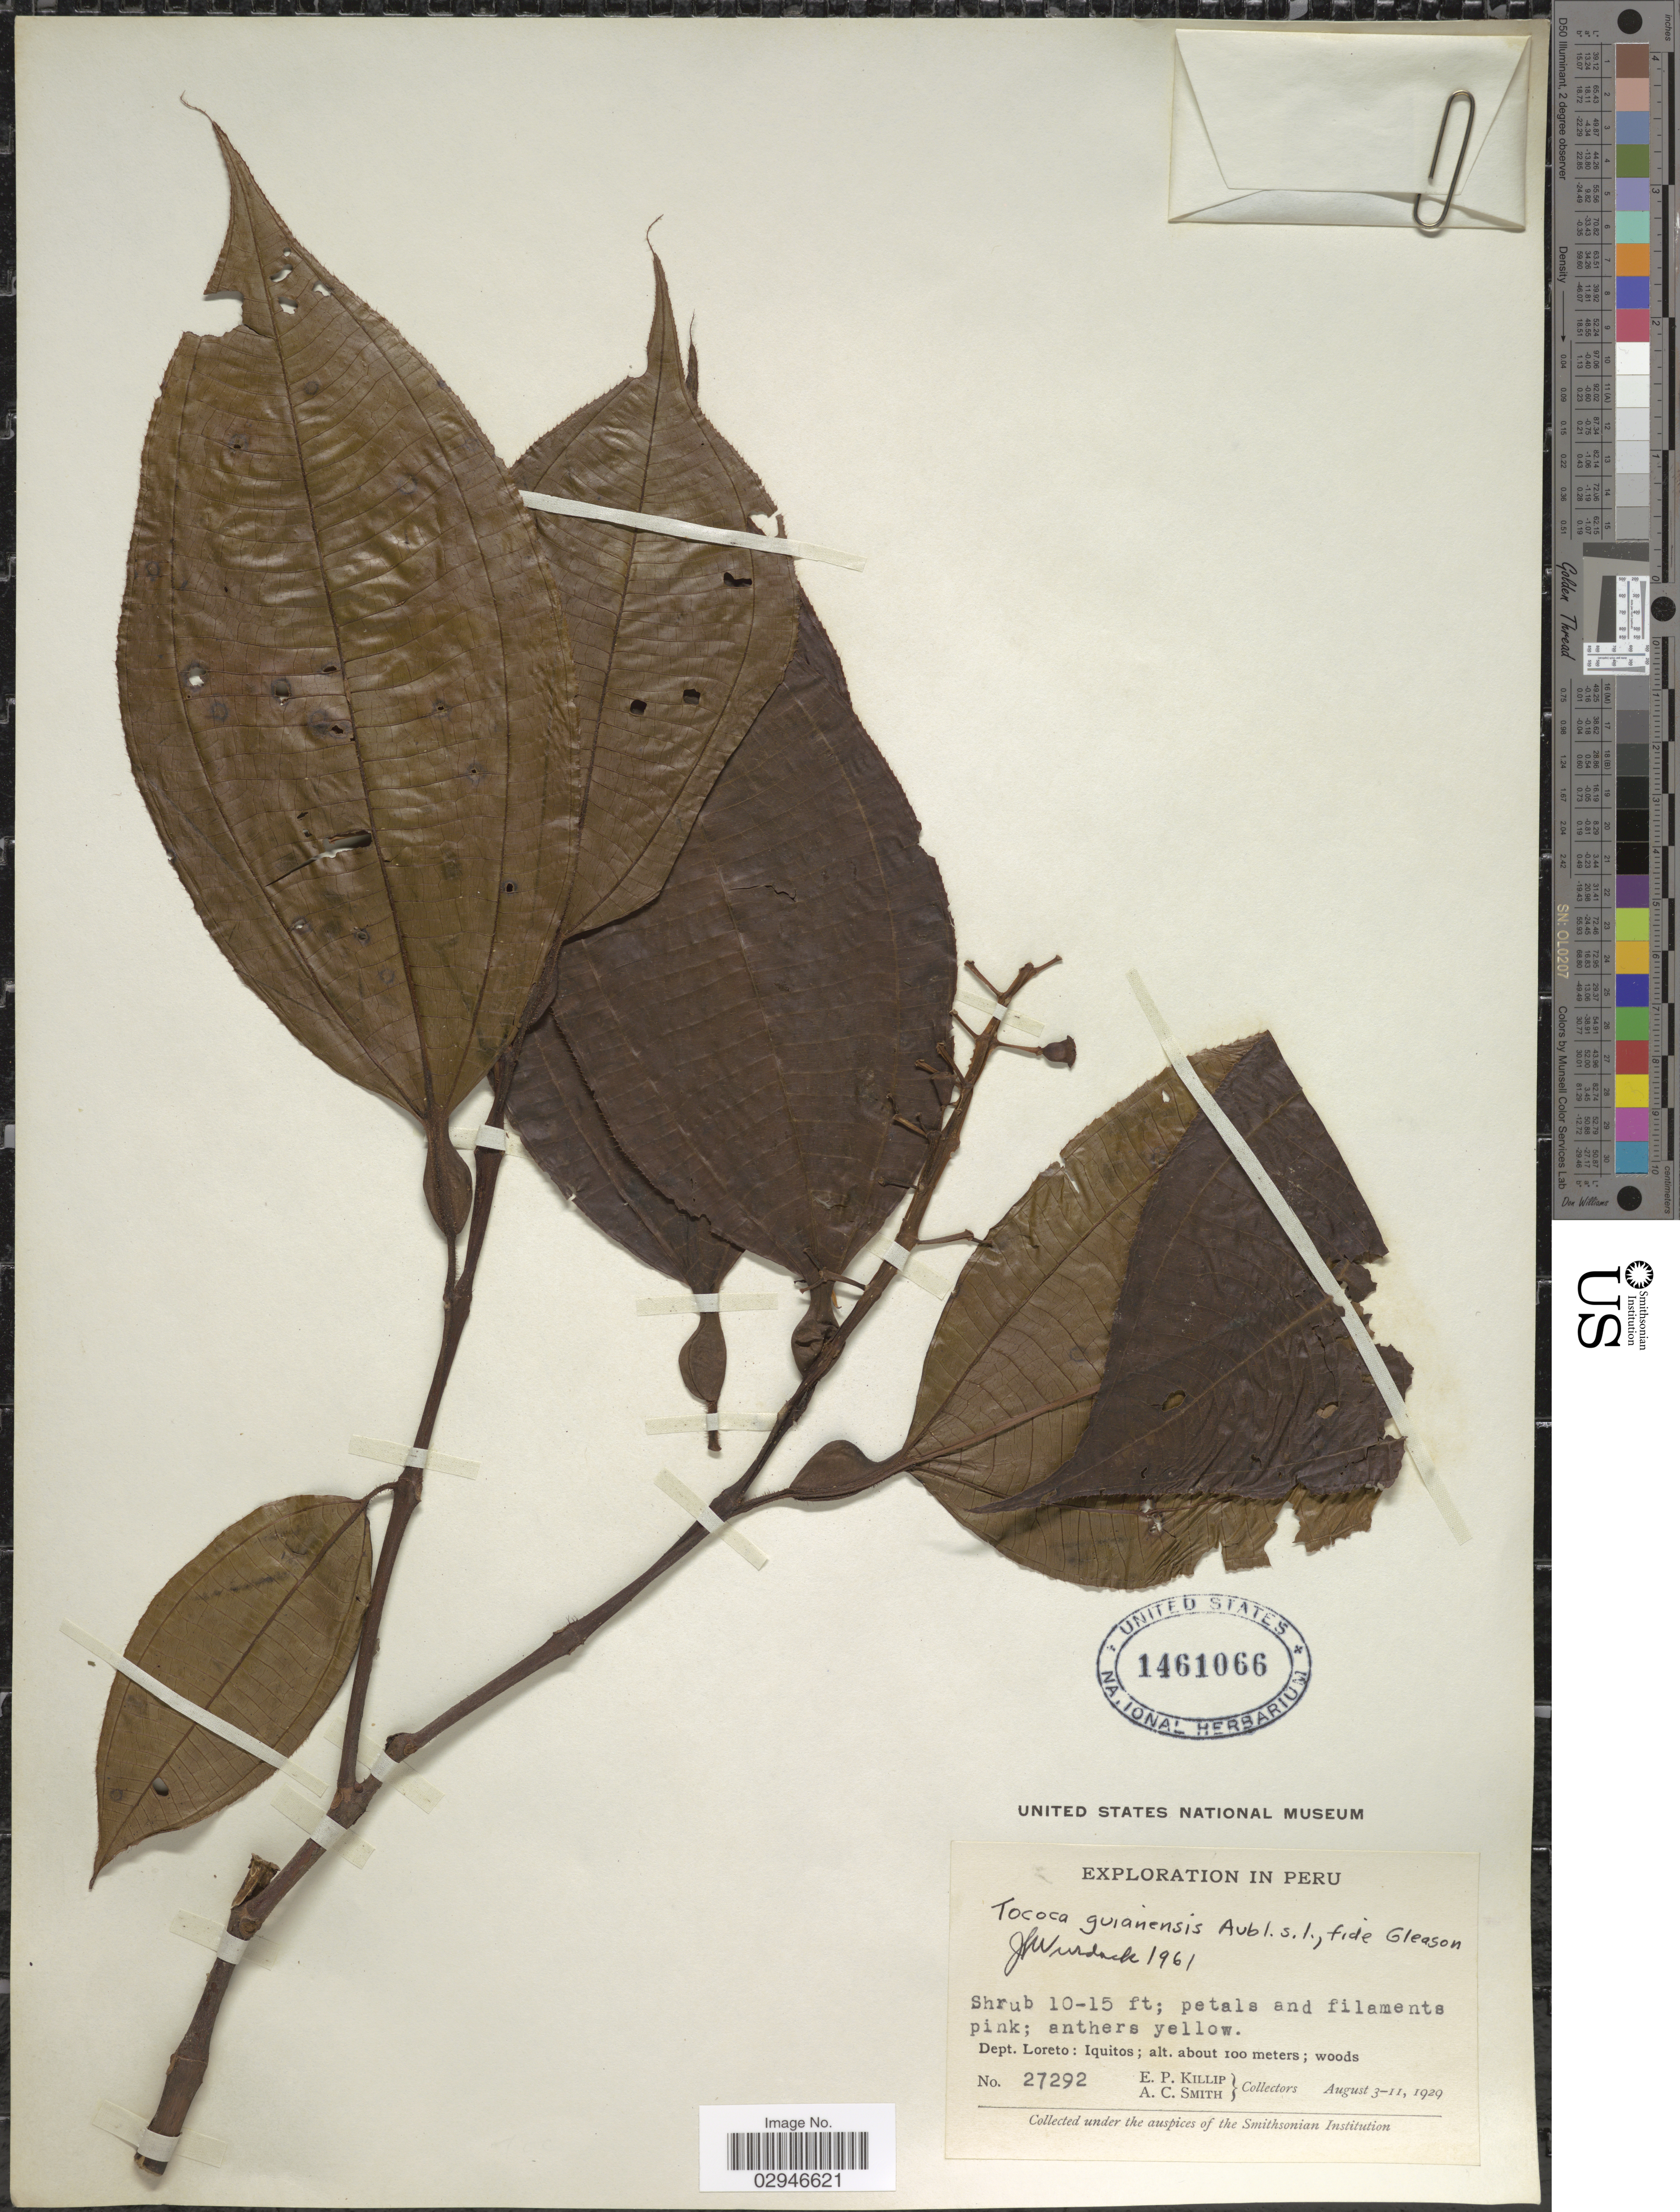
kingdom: Plantae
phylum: Tracheophyta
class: Magnoliopsida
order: Myrtales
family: Melastomataceae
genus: Tococa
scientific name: Tococa guianensis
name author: Aubl.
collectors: E. P. Killip & A. C. Smith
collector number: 27292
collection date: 1929-08-03/1929-08-11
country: Peru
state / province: Loreto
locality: Dept. Loreto, Iquitos.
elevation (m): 100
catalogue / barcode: US 1461066